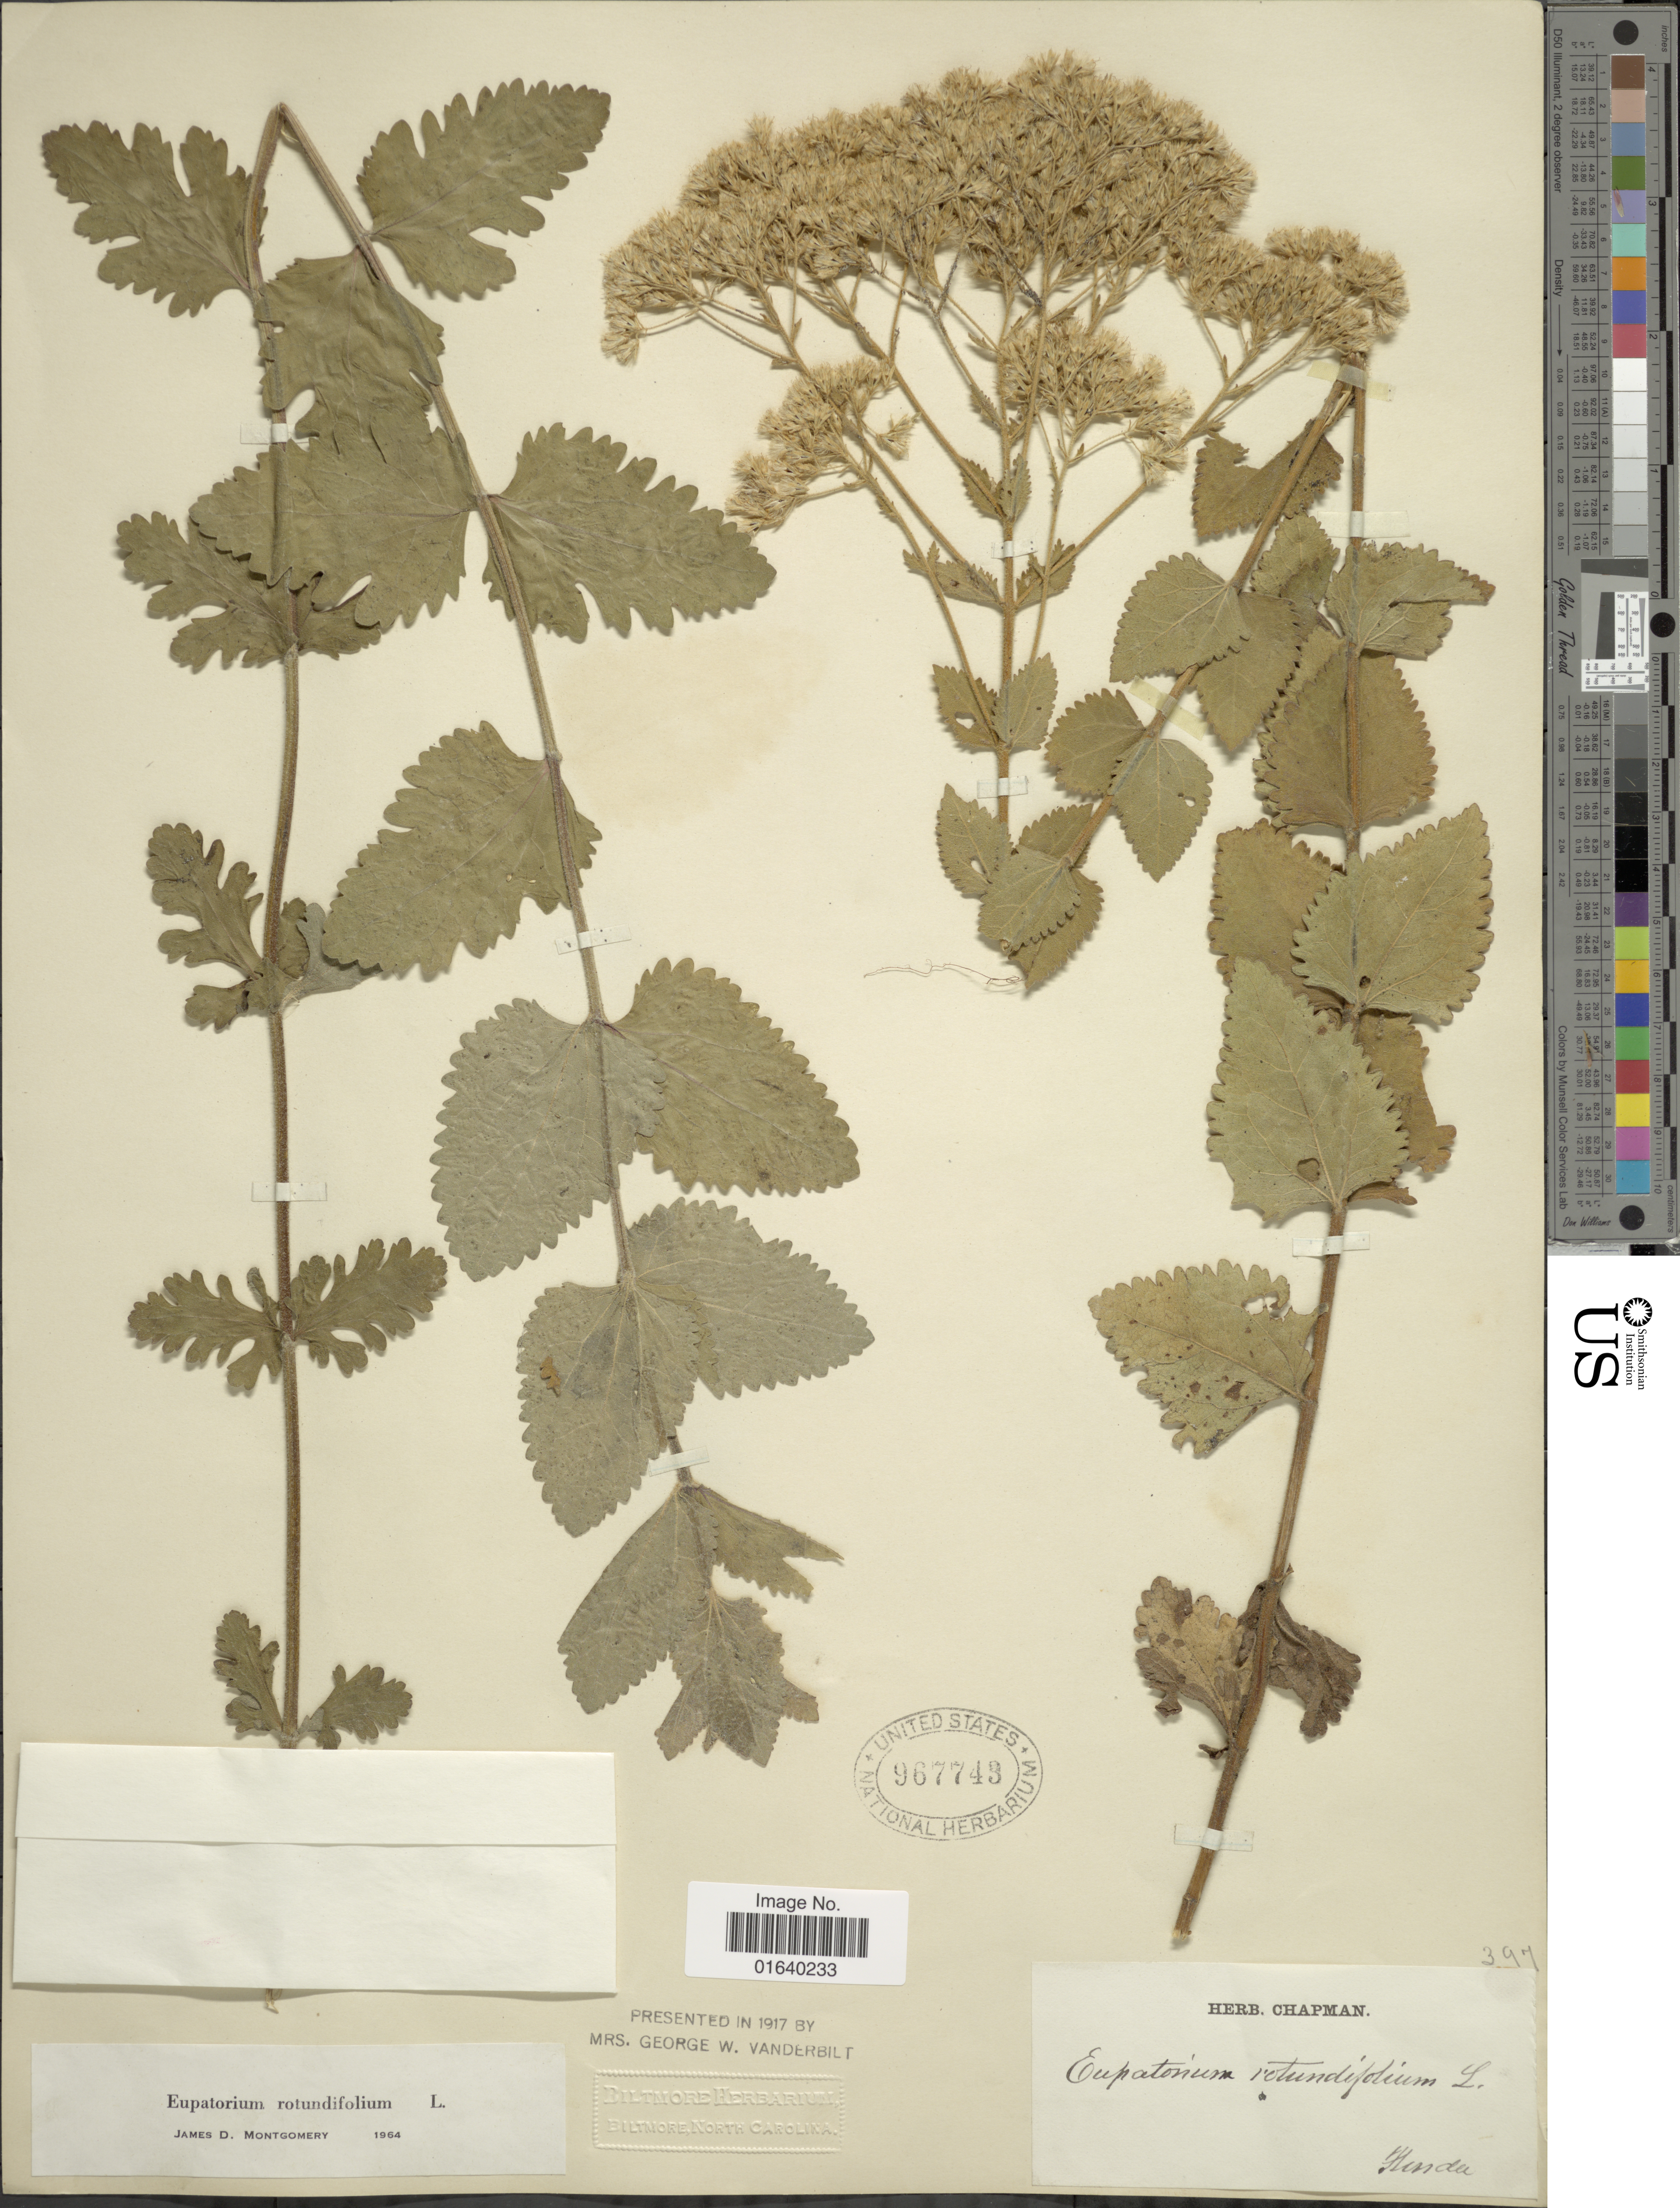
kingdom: Plantae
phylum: Tracheophyta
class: Magnoliopsida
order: Asterales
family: Asteraceae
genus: Eupatorium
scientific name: Eupatorium rotundifolium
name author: L.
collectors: ex herb. Chapman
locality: Hindu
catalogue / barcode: US 967743